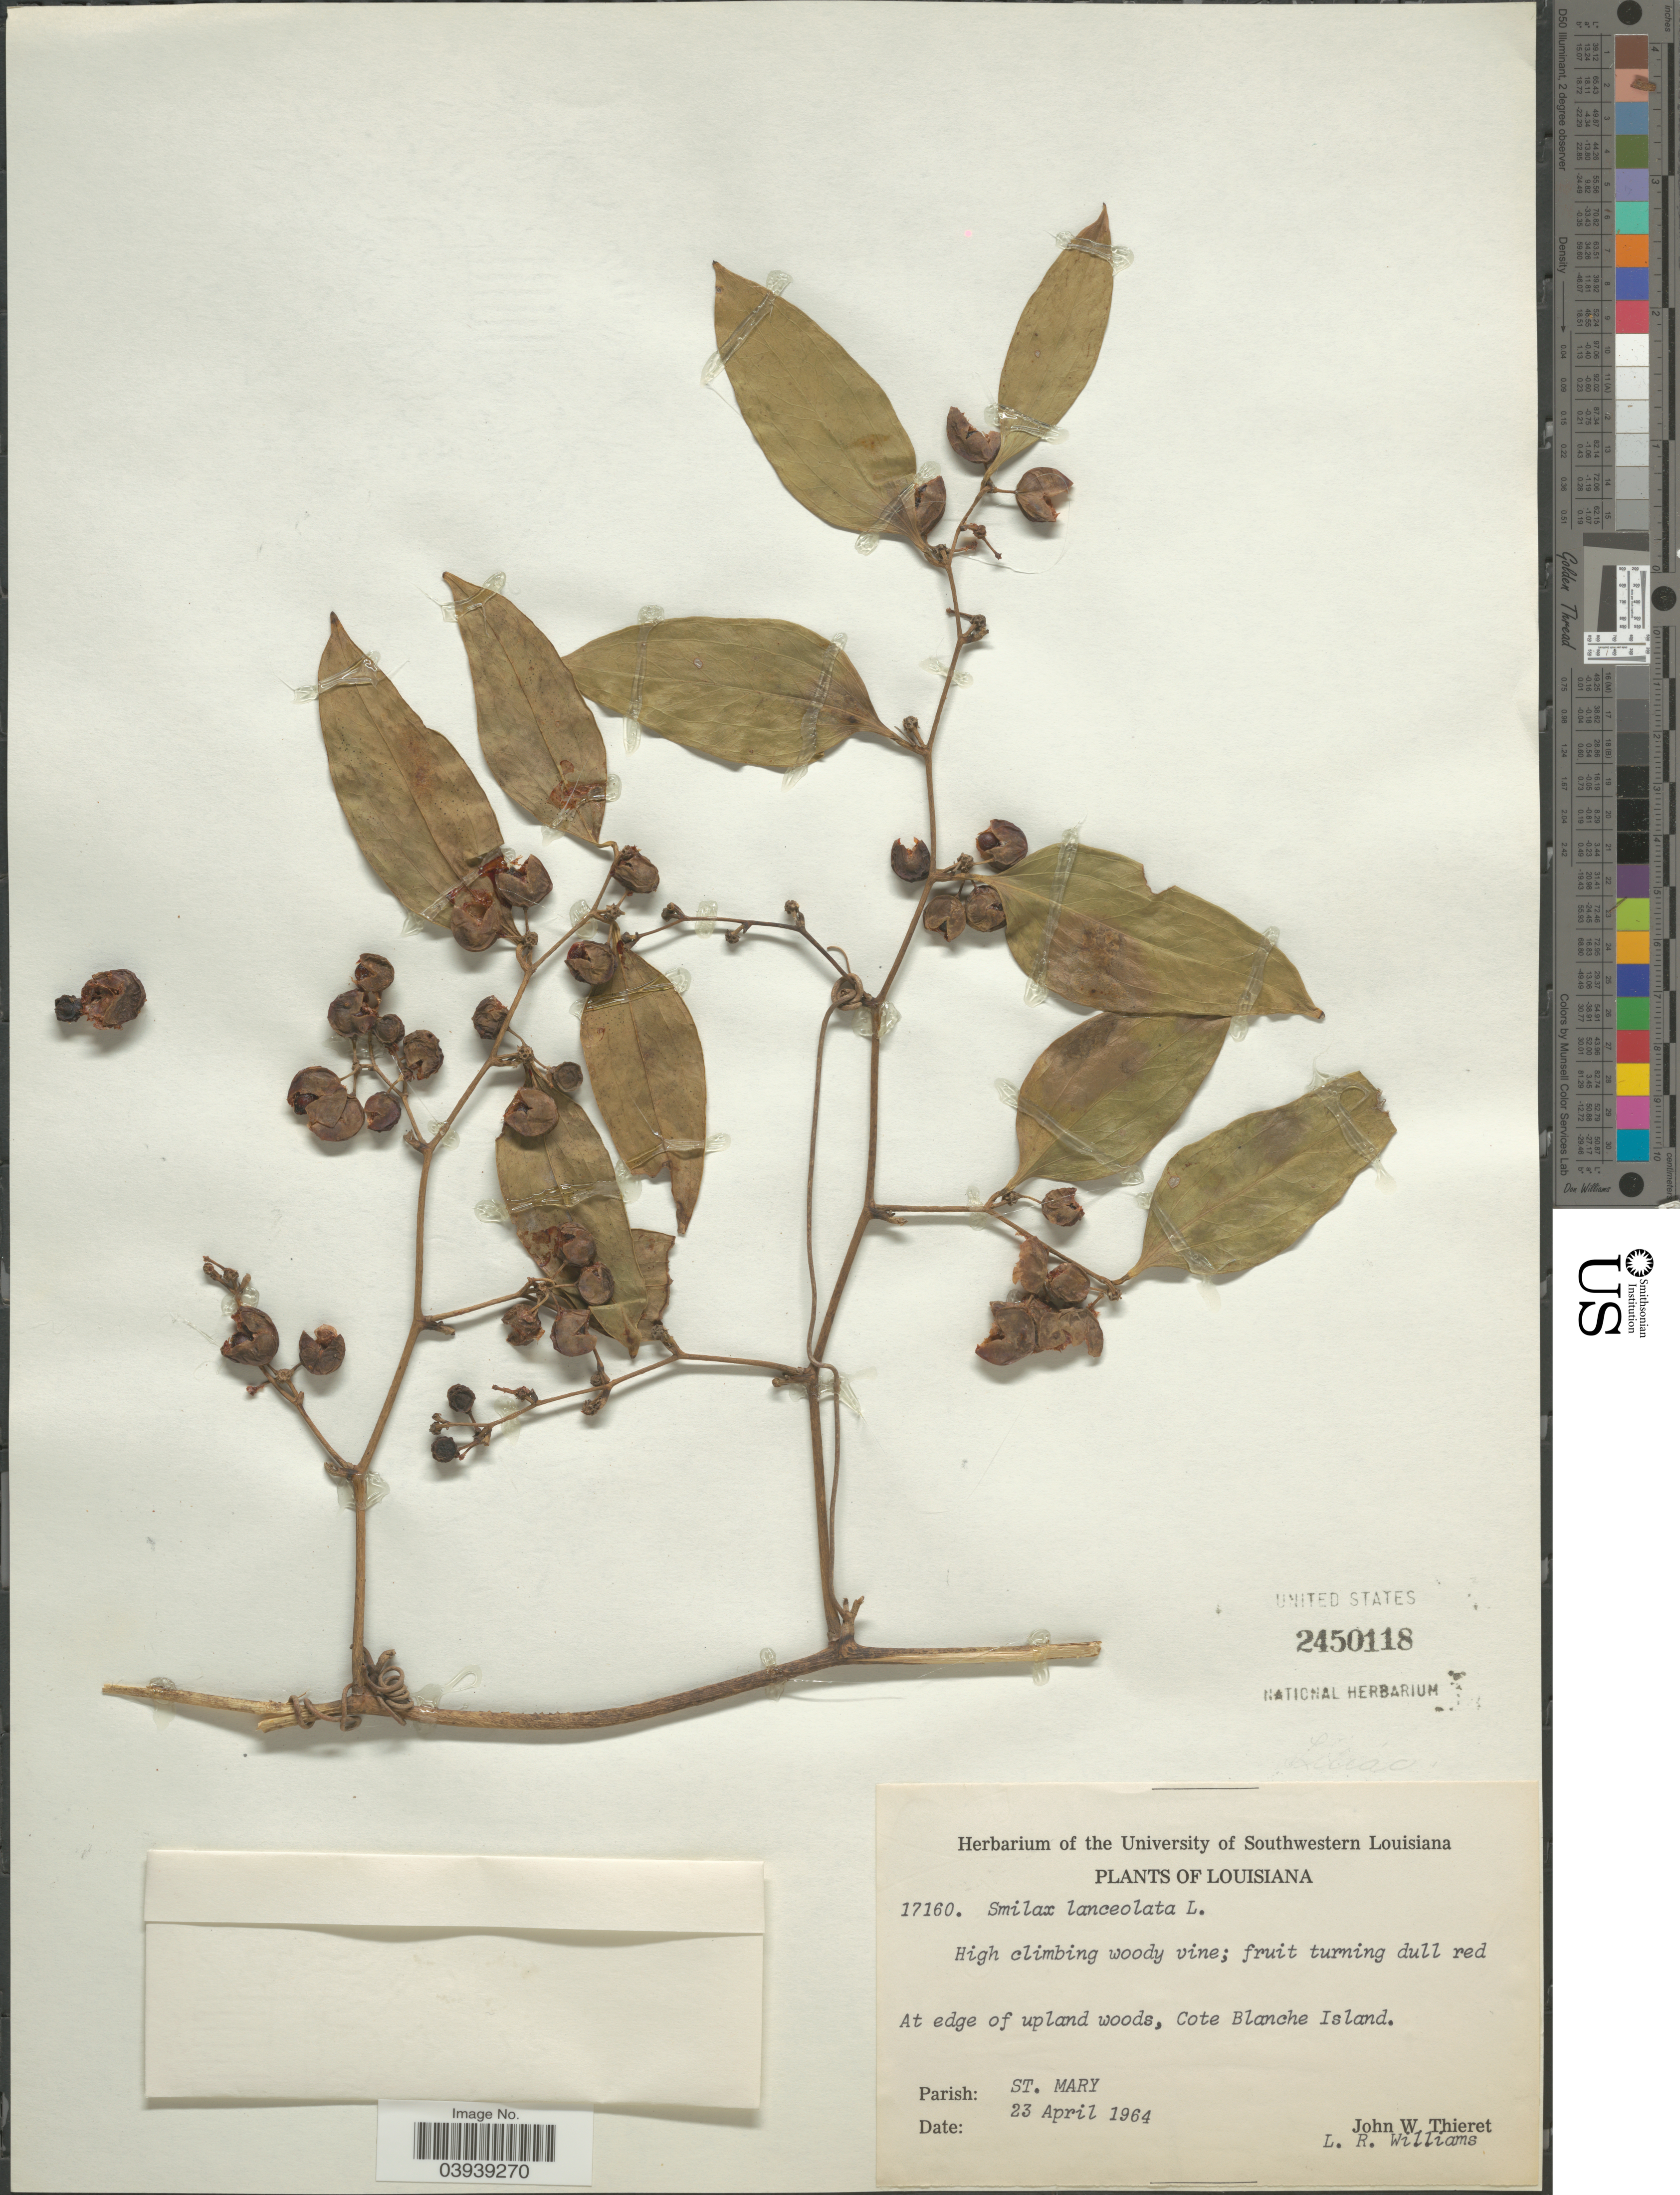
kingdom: Plantae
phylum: Tracheophyta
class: Liliopsida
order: Liliales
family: Smilacaceae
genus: Smilax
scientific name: Smilax smallii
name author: Morong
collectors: J. W. Thieret & L. Williams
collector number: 17160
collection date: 1964-04-23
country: United States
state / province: Louisiana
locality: At edge of upland woods, Cote Blanche Island. Parish: St. Mary.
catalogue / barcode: US 2450118